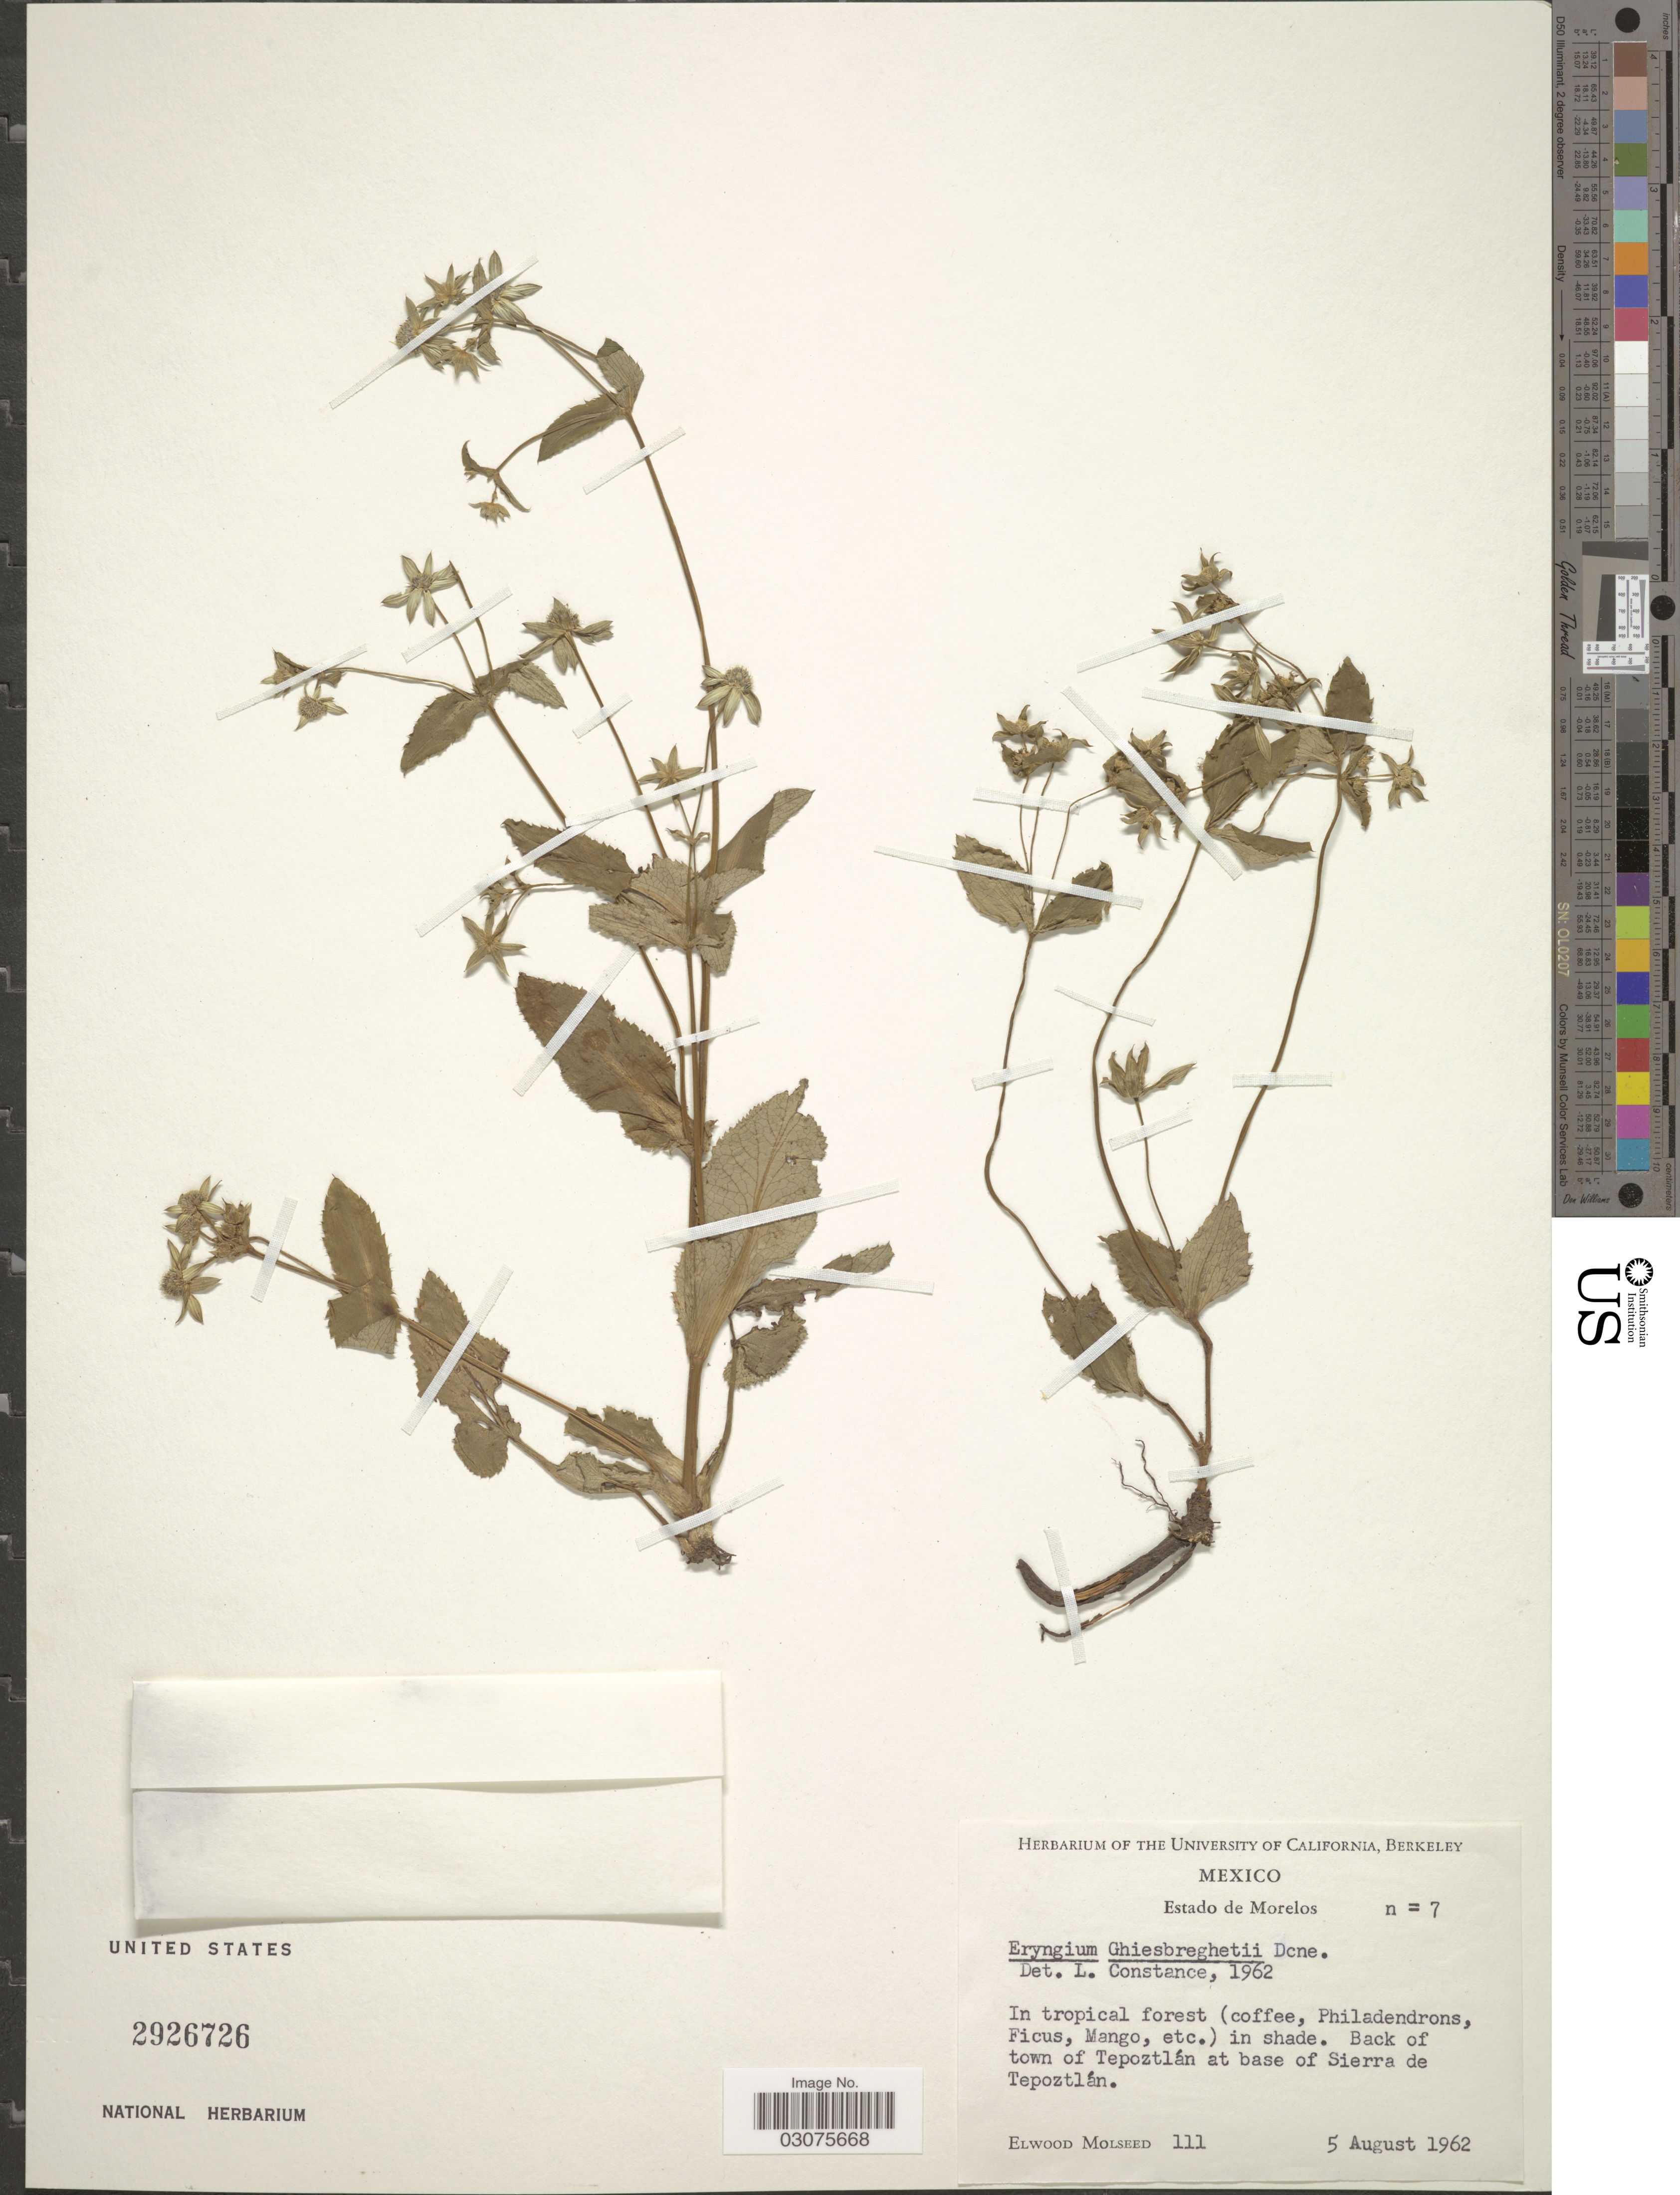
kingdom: Plantae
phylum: Tracheophyta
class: Magnoliopsida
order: Apiales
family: Apiaceae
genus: Eryngium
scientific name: Eryngium ghiesbreghtii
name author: Decne.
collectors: E. Molseed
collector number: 111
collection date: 1962-08-05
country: Mexico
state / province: Morelos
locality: Back of town of Tepoztlán at base of Sierra de Tepoztlán.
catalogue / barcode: US 2926726